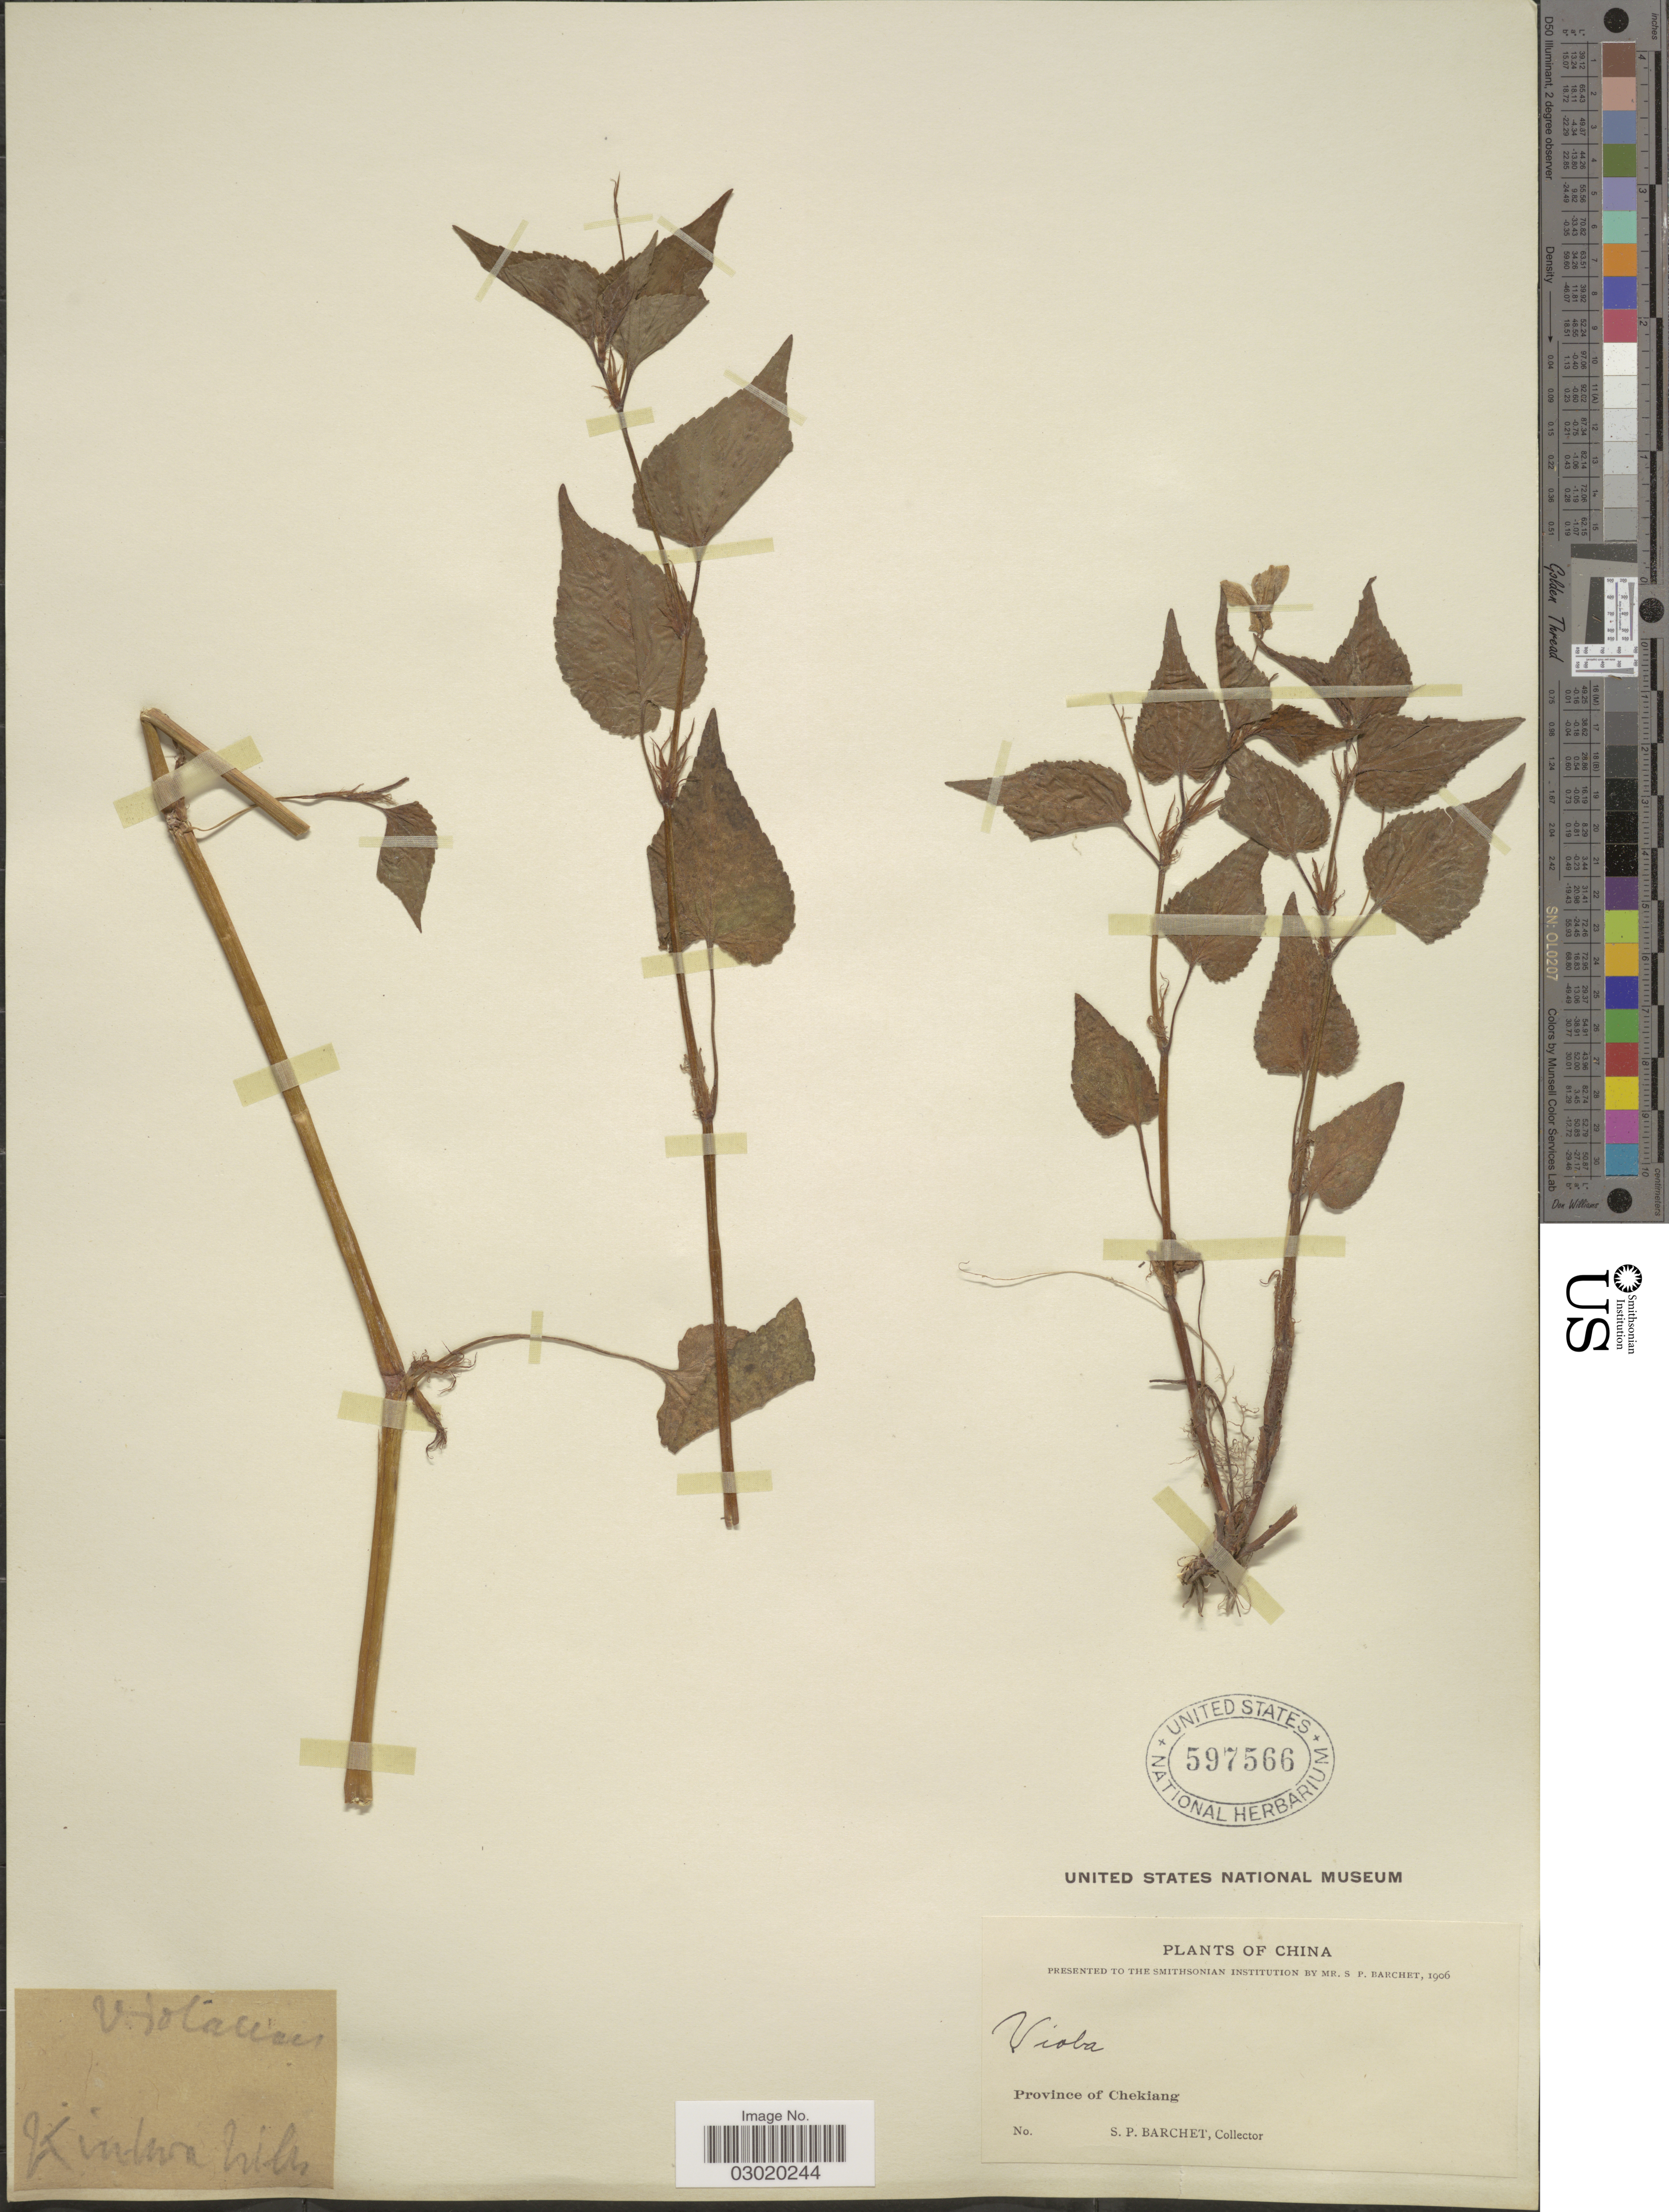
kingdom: Plantae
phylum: Tracheophyta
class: Magnoliopsida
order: Malpighiales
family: Violaceae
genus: Viola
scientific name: Viola sp.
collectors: S. P. Barchet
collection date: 1906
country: China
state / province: Zhejiang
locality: Province of Chekiang.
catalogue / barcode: US 597566